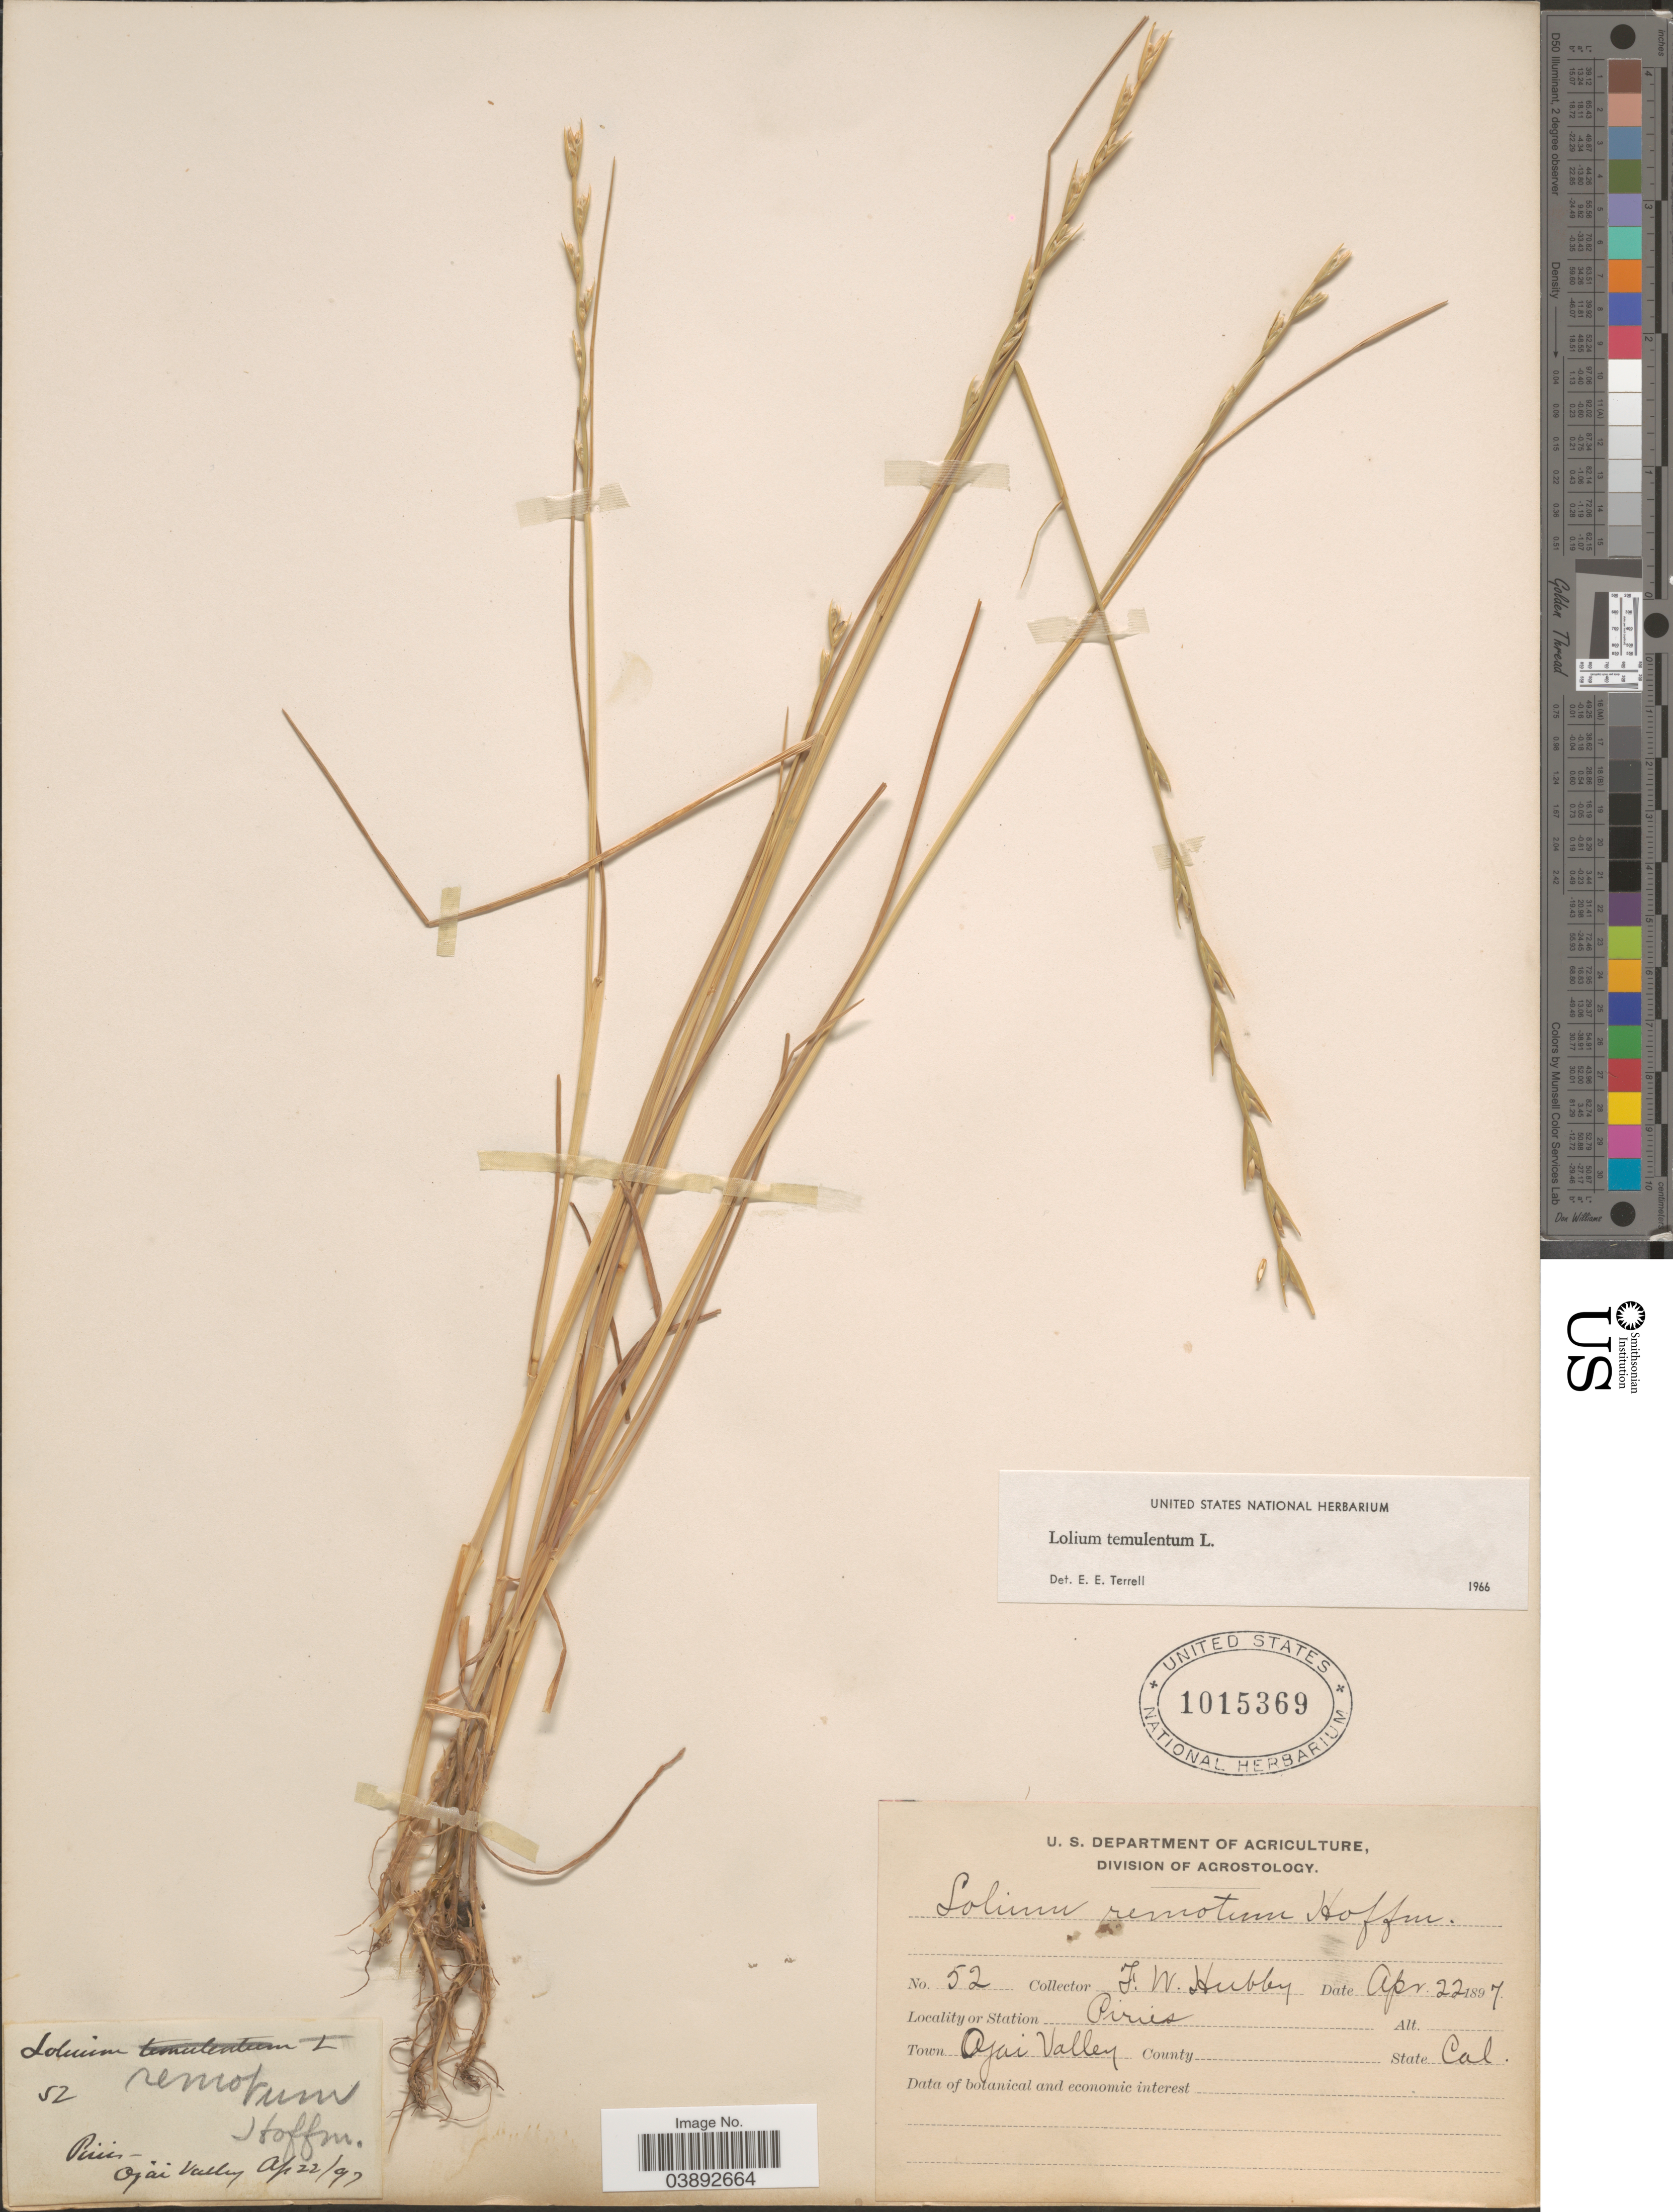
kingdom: Plantae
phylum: Tracheophyta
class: Liliopsida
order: Poales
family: Poaceae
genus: Lolium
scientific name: Lolium temulentum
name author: L.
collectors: F. Hubby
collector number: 52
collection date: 1897-04-22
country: United States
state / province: California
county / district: Ventura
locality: Piries. Town Ojai Valley.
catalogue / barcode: US 1015369